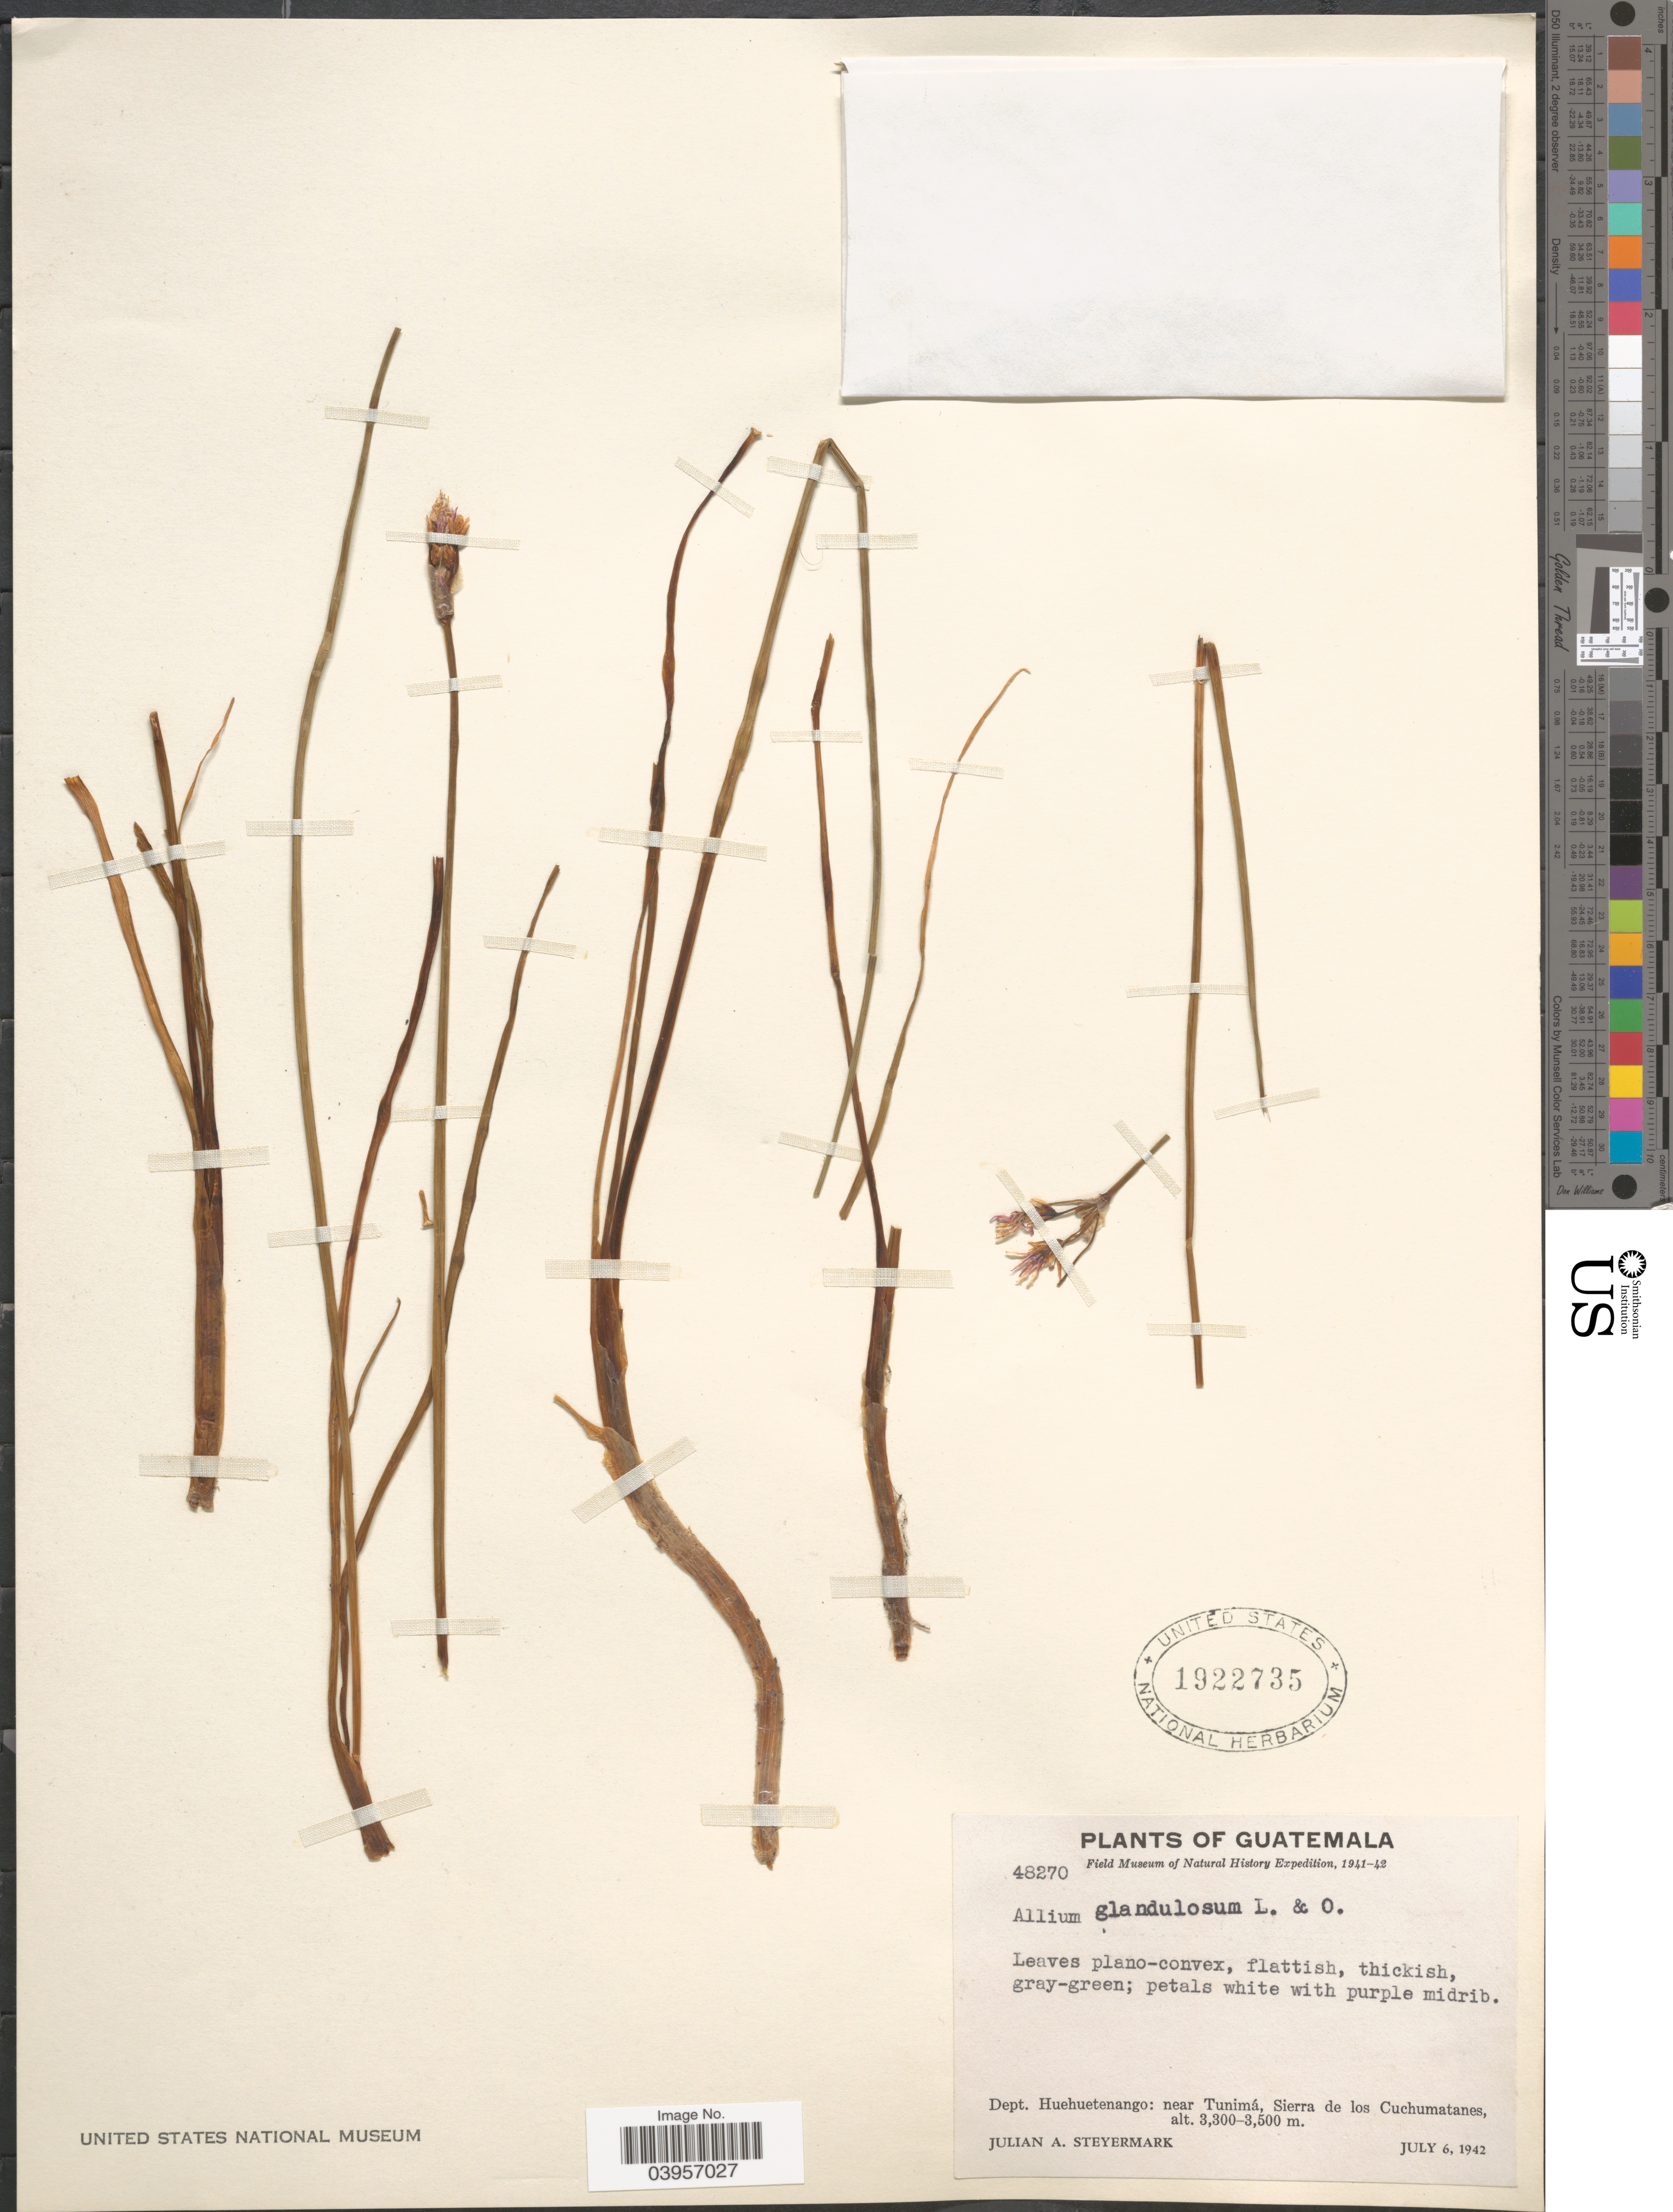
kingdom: Plantae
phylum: Tracheophyta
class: Liliopsida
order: Asparagales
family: Amaryllidaceae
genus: Allium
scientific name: Allium longifolium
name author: (Kunth) Spreng.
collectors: J. Steyermark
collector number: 48270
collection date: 1942-07-06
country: Guatemala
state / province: Huehuetenango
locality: Dept. Huehuetenango: near Tunimá, Sierra de los Cuchumatanes.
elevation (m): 3300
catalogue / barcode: US 1922735